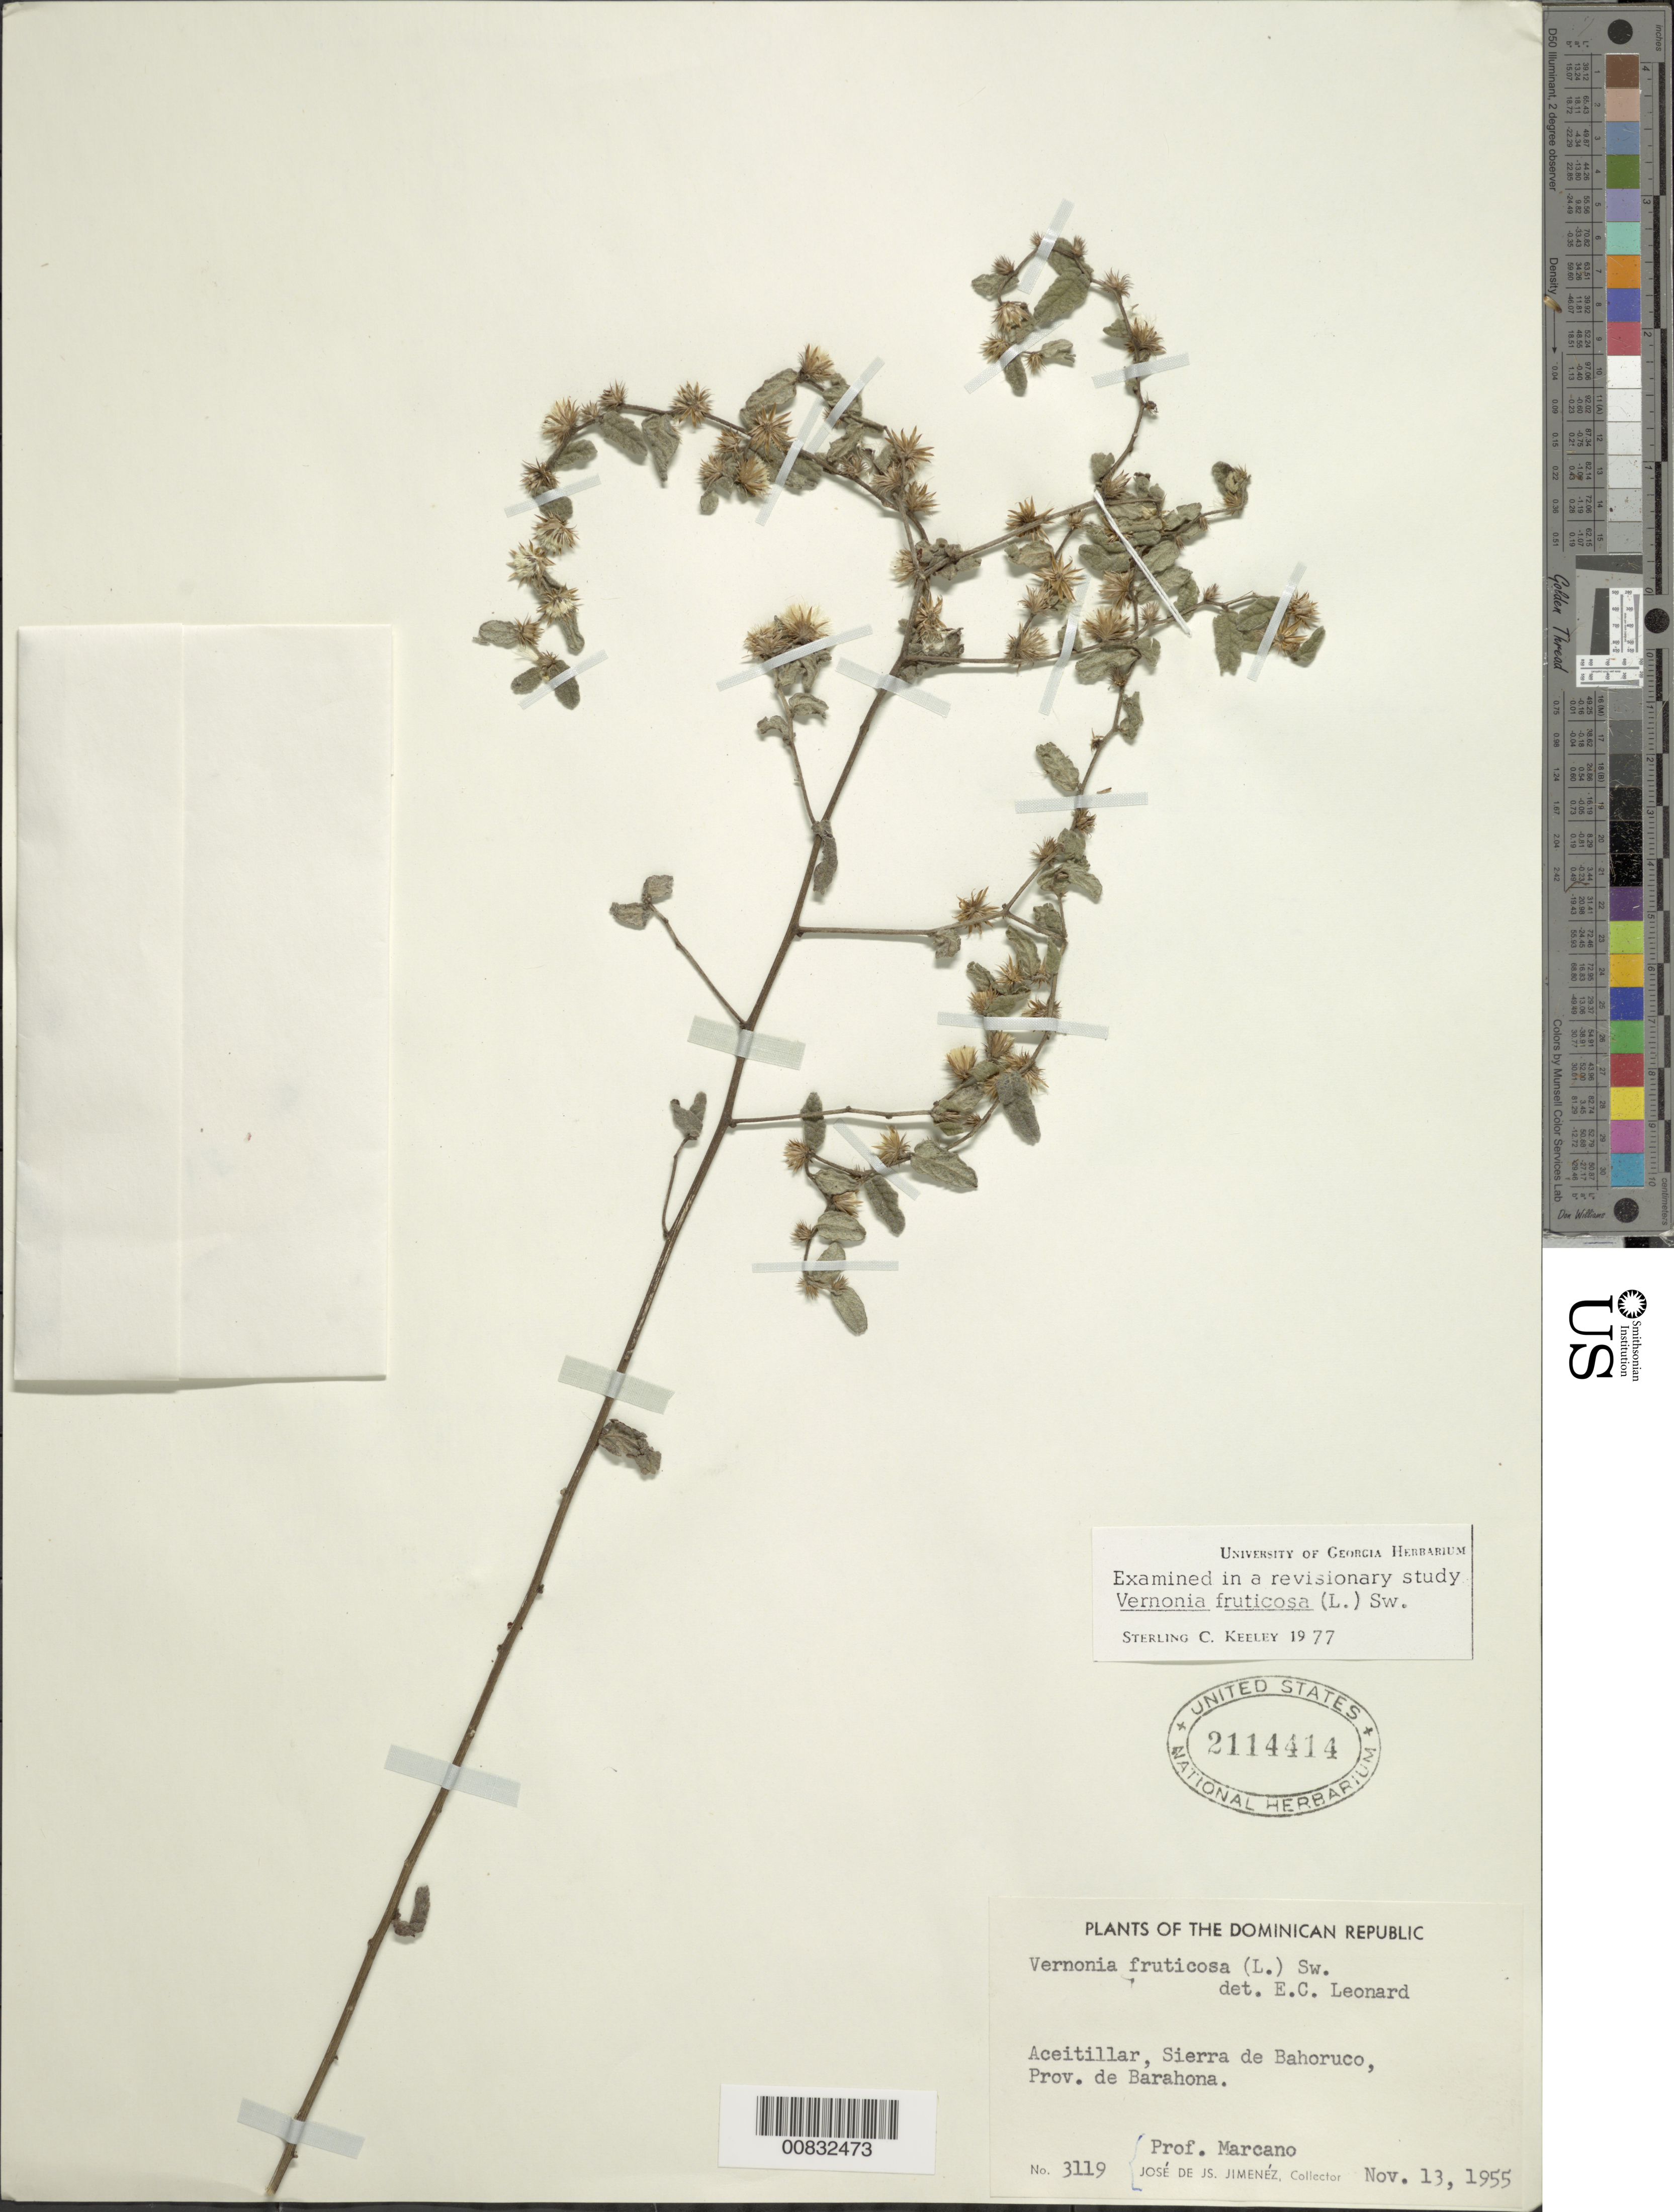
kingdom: Plantae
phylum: Tracheophyta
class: Magnoliopsida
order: Asterales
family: Asteraceae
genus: Lepidaploa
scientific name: Lepidaploa fruticosa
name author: (L.) H. Rob.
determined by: Keeley, S. C.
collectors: J. J. Jiménez Almonte & E. J. Marcano F.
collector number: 3119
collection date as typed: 13 Nov 1955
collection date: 1955-11-13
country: Dominican Republic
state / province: Barahona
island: Hispaniola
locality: Aceitillar, Sierra de Bahoruco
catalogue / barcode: US 2114414